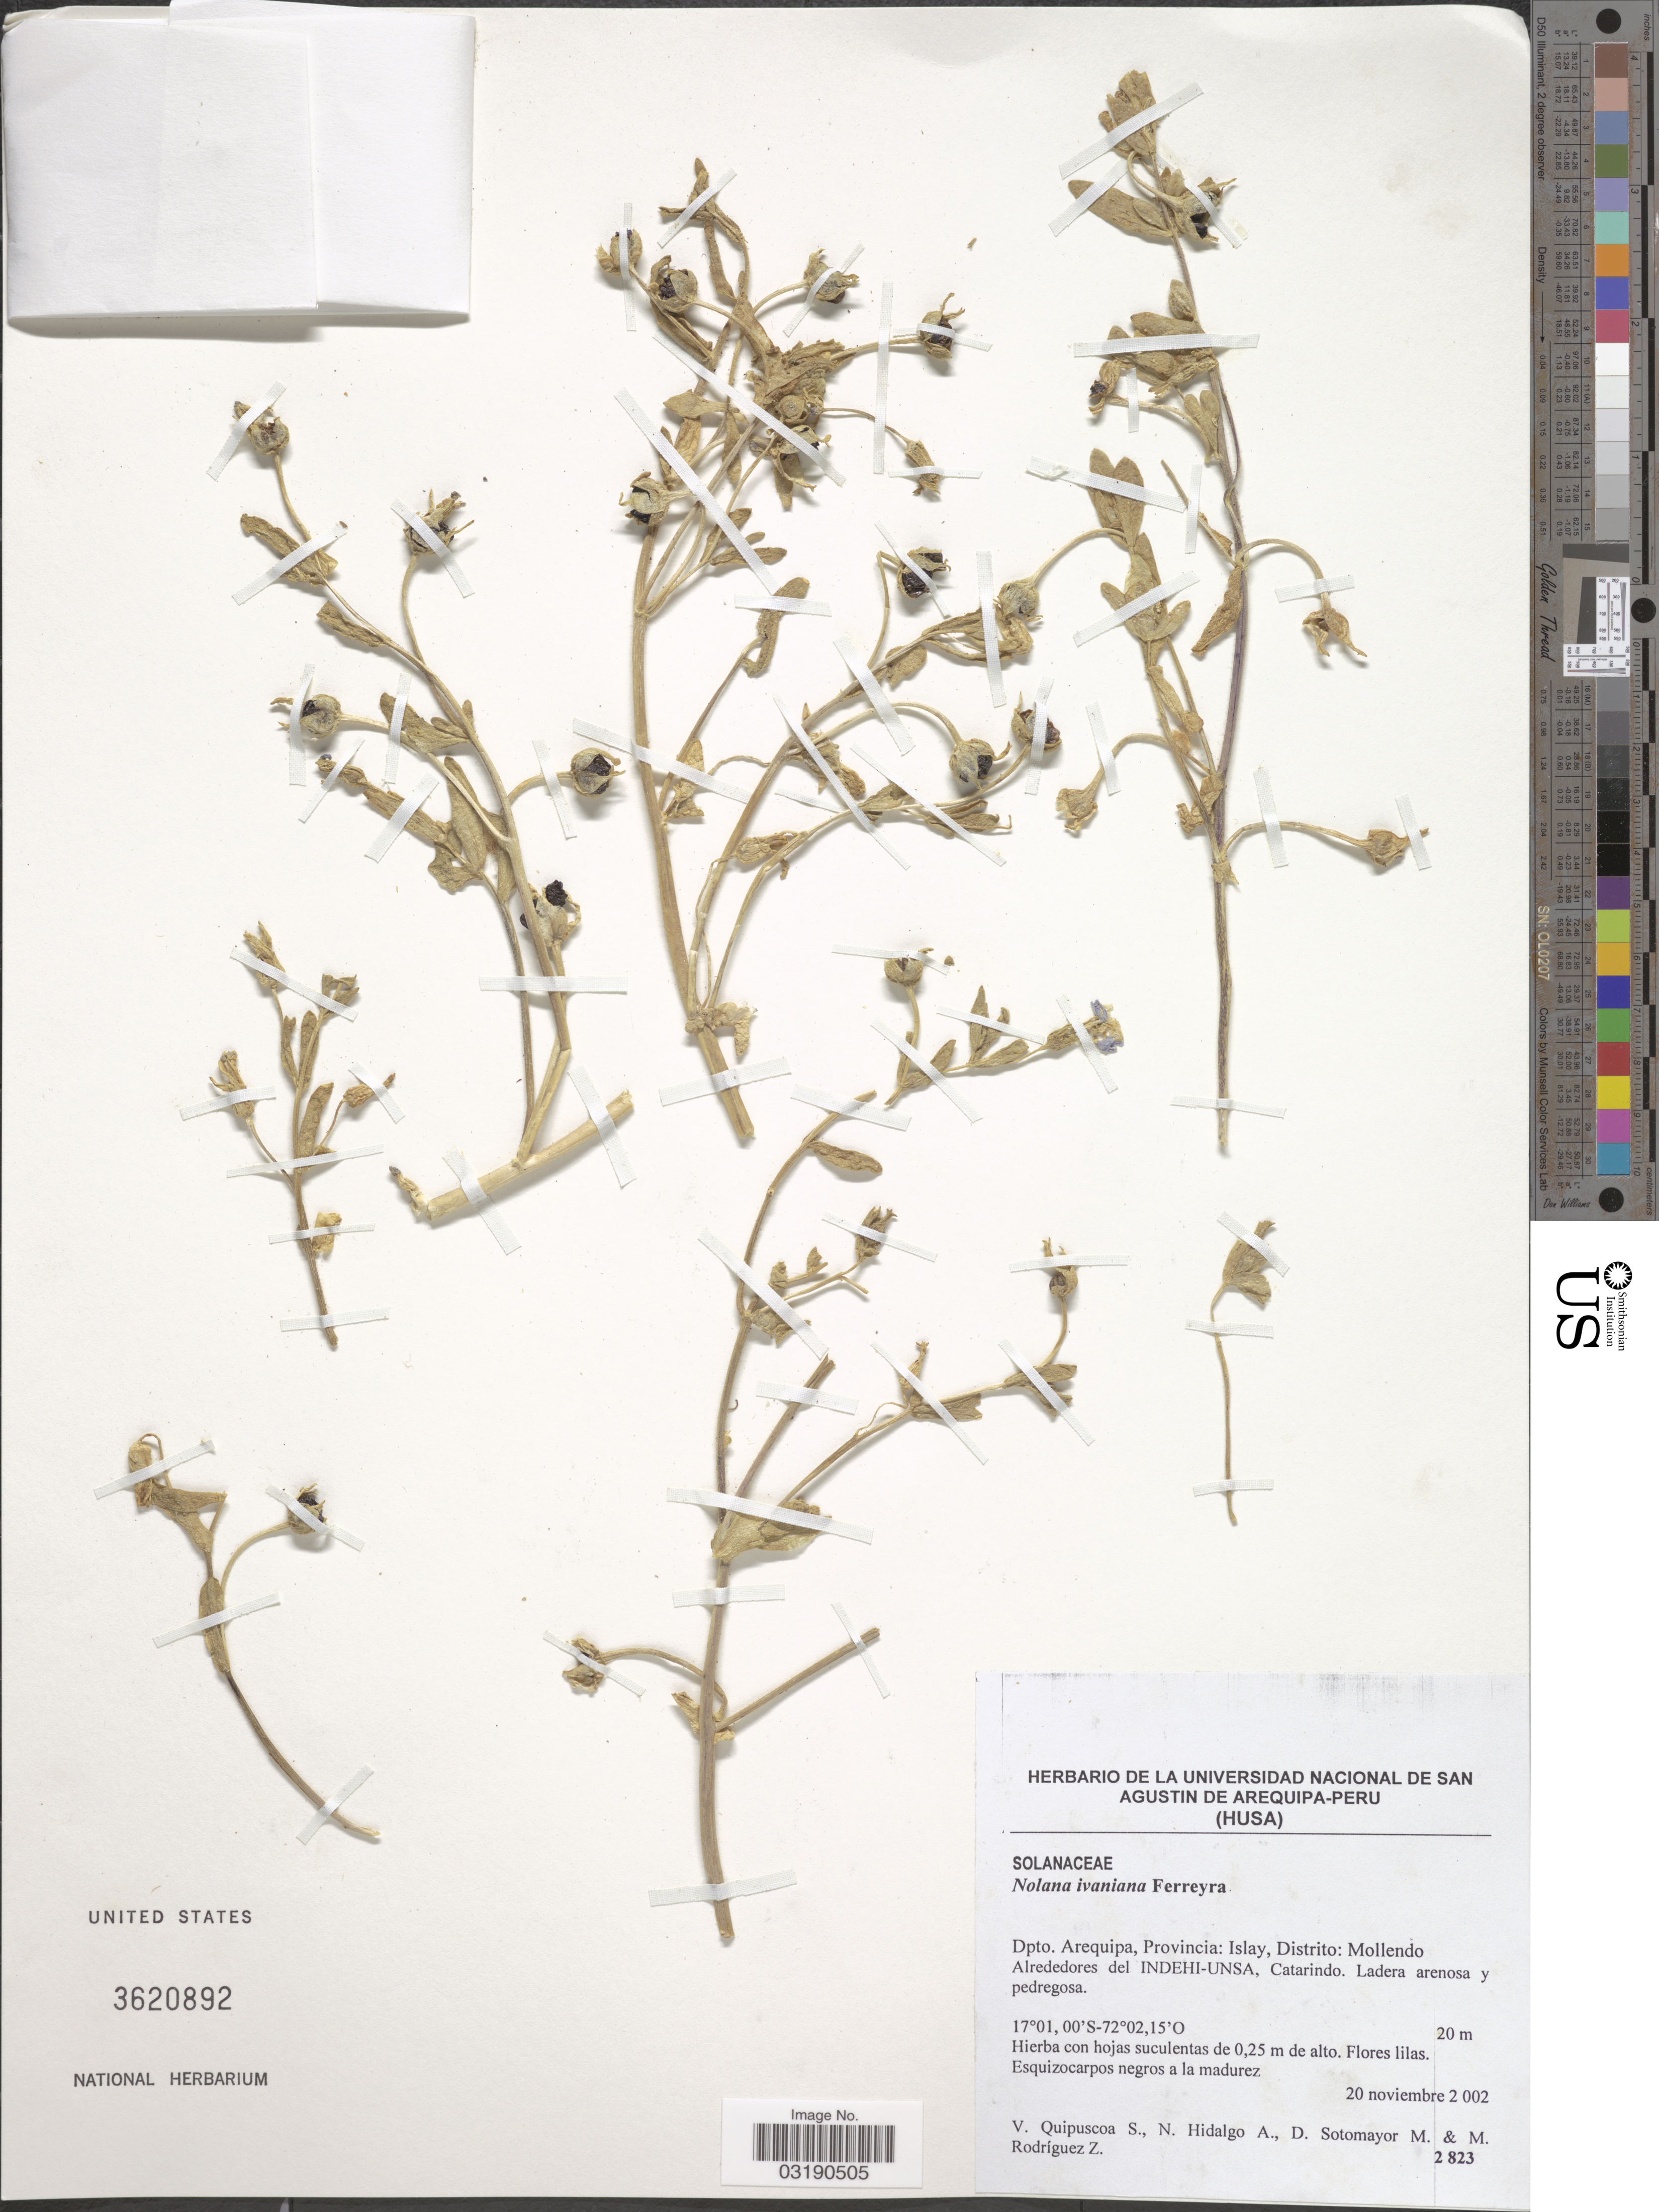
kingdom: Plantae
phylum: Tracheophyta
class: Magnoliopsida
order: Solanales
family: Solanaceae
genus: Nolana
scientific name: Nolana ivaniana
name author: Ferreyra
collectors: V. Quipuscoa S.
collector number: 2823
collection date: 2002-11-20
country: Peru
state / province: Arequipa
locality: Dpto. Arequipa, Provincia: Islay, Distrito: Mollendo, Alrededores del INDEHI-UNSA, Catarindo.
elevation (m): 20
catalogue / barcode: US 3620892